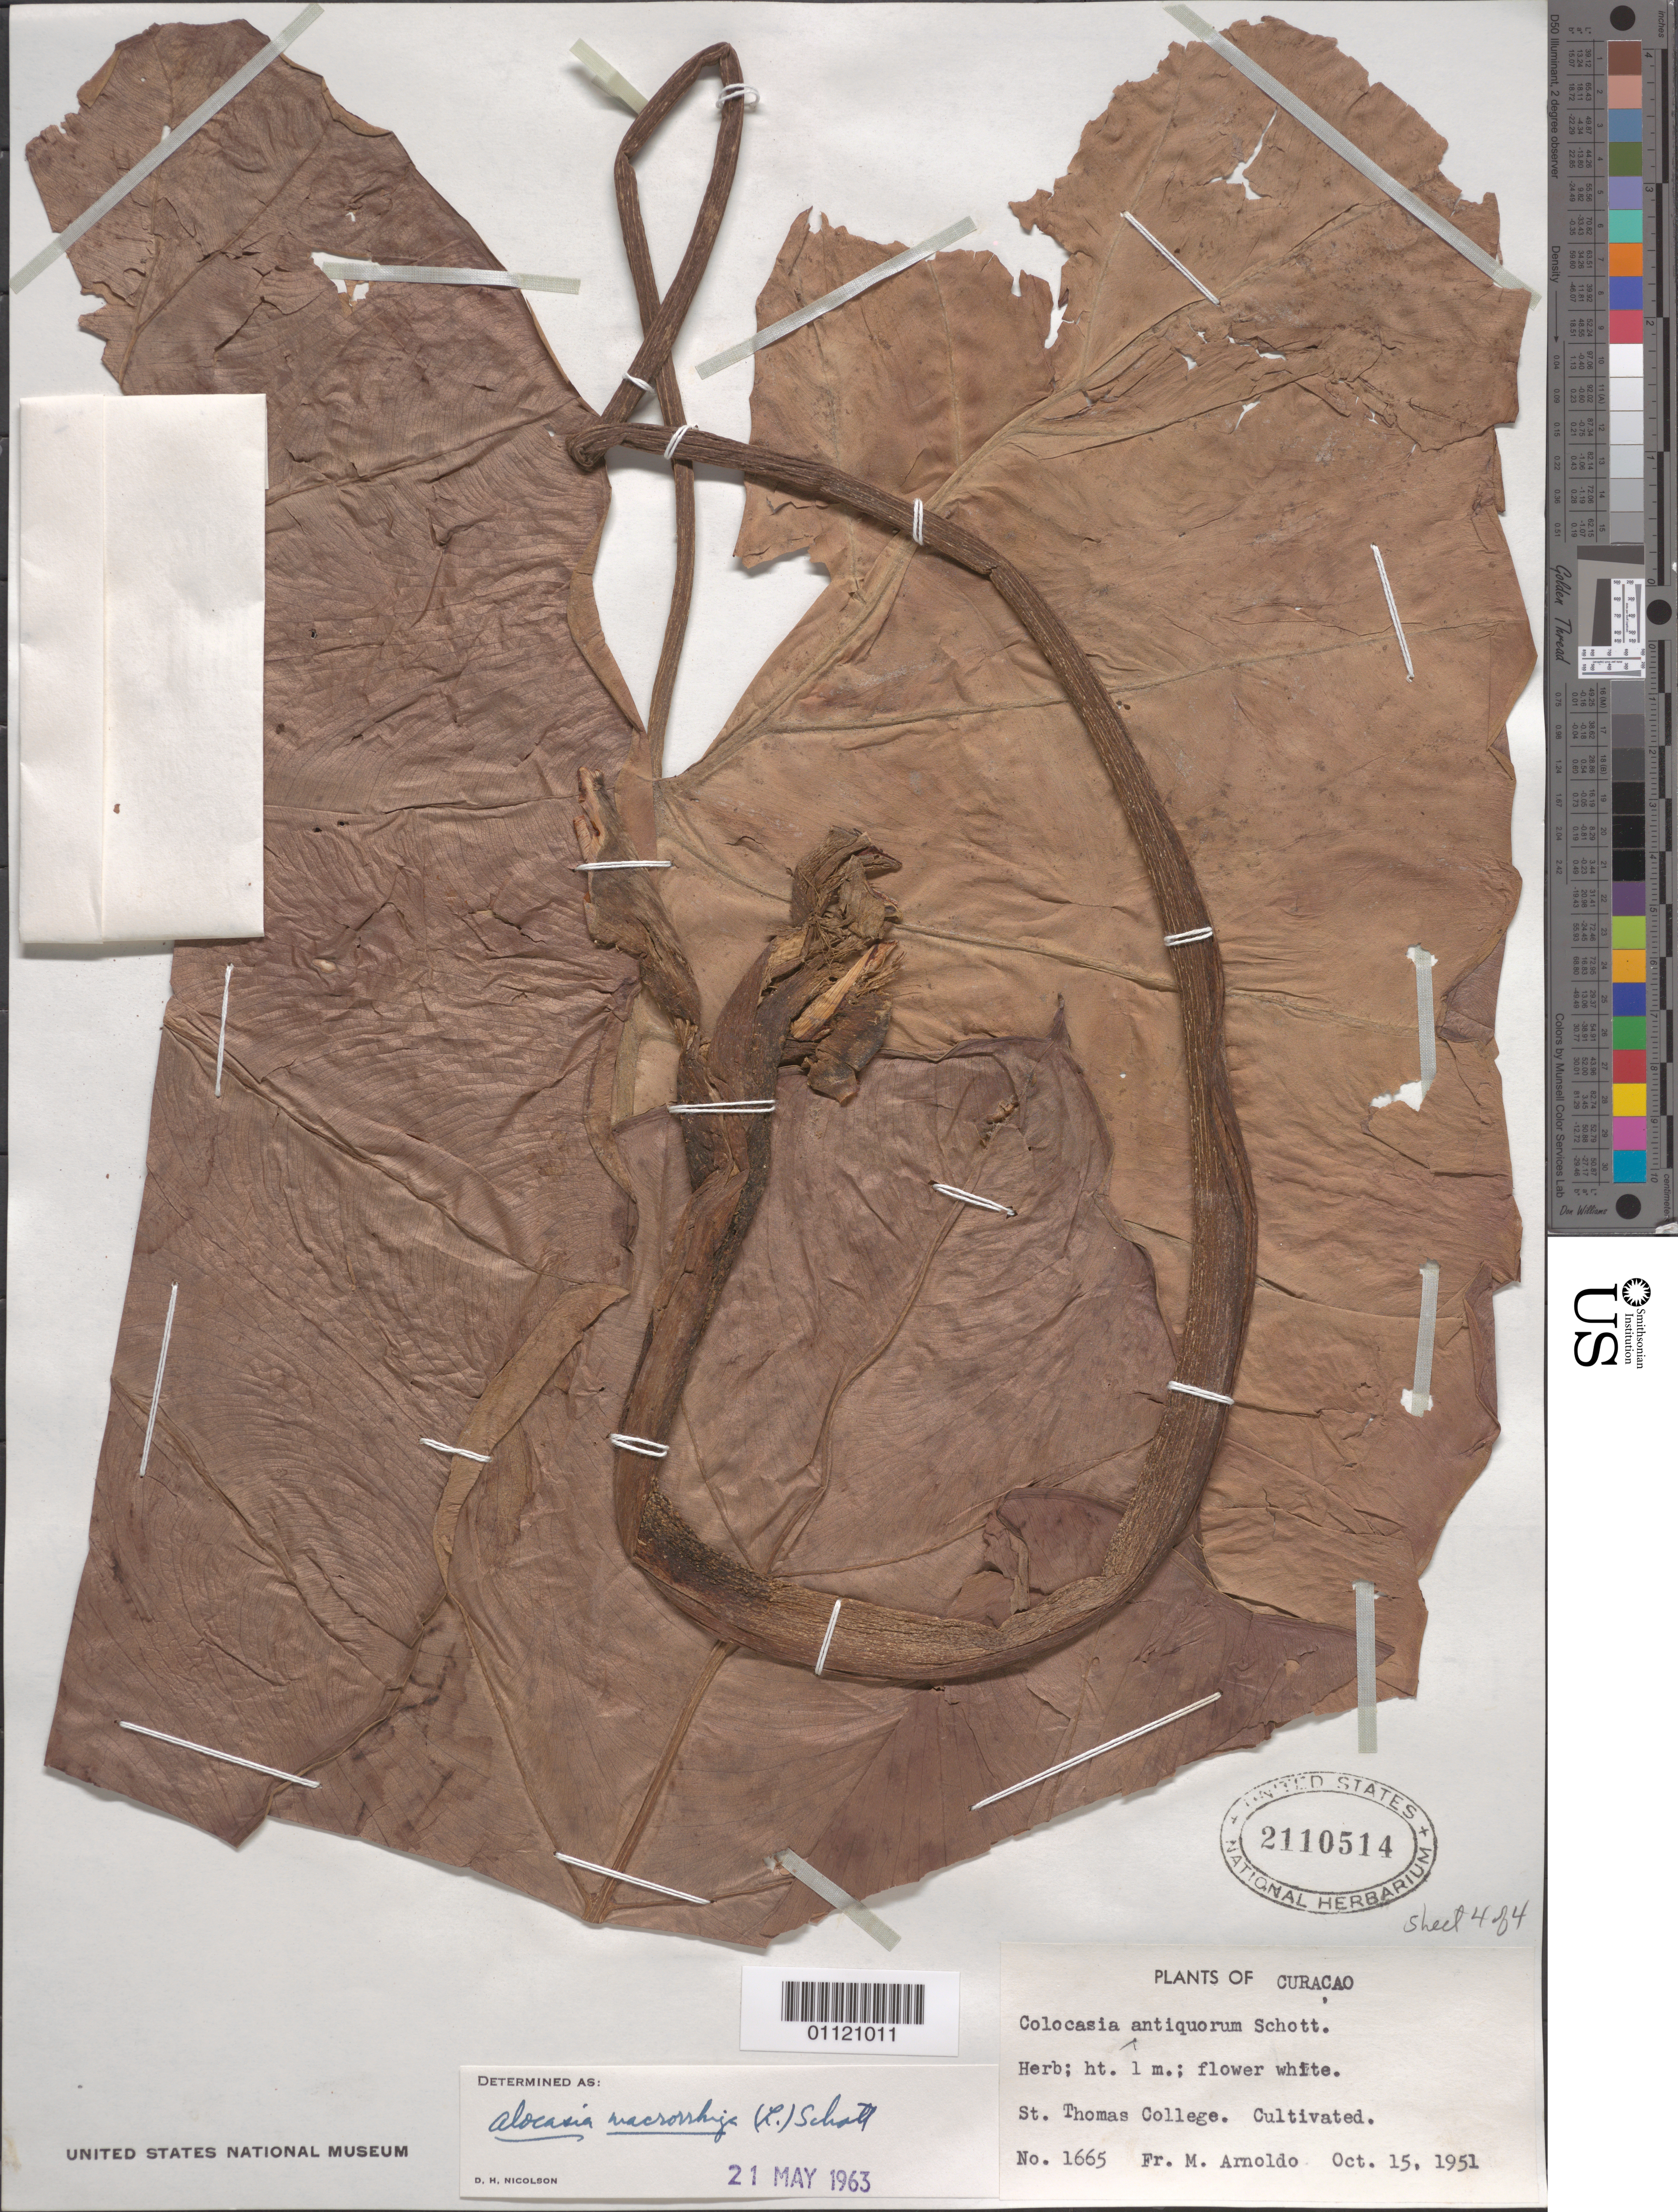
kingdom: Plantae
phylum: Tracheophyta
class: Liliopsida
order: Alismatales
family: Araceae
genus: Alocasia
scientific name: Alocasia macrorrhizos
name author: (L.) G. Don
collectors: Bro. Gines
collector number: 1665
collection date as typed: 15 Oct 1951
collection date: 1951-10-15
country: Curaçao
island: Curaçao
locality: St. Thomas college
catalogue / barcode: US 2110514